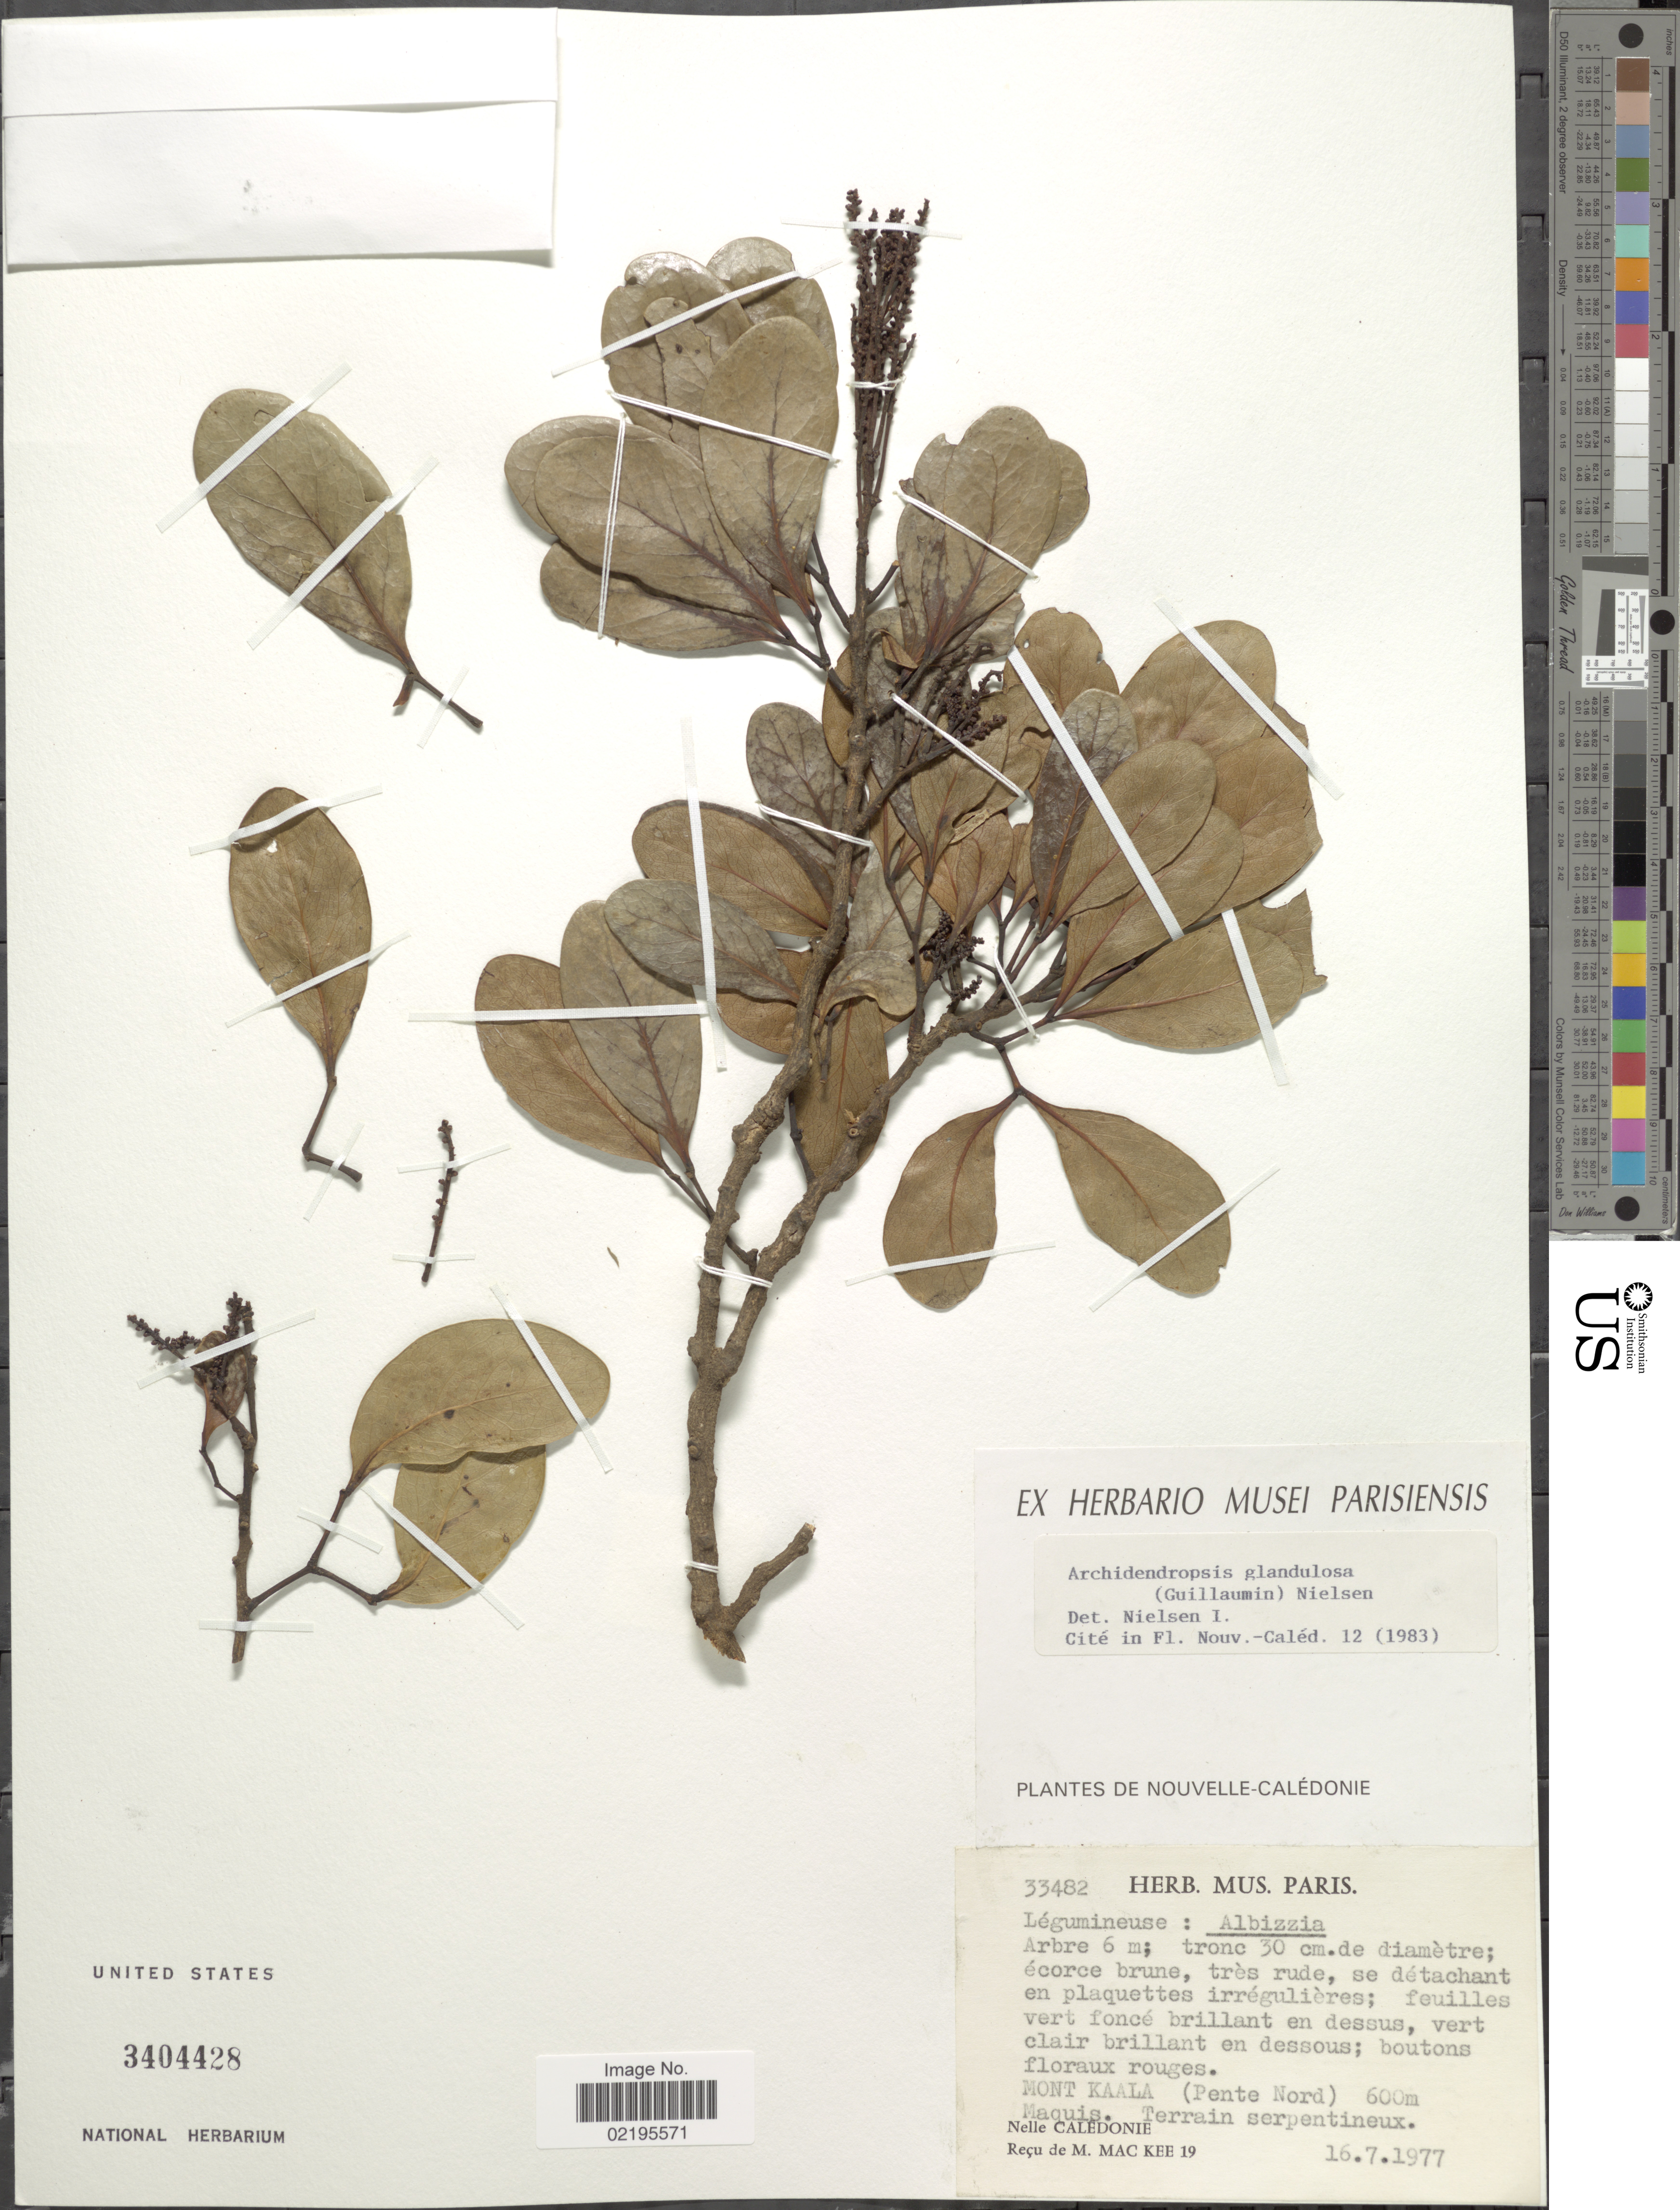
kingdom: Plantae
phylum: Tracheophyta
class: Magnoliopsida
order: Fabales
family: Fabaceae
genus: Archidendropsis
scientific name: Archidendropsis glandulosa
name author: (Guillaumin) I.C. Nielsen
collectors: M. Mackee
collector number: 19/33482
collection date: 1977-07-16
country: New Caledonia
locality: Mont Kaala (Pente Nord) Maquis, Nelle Caledonie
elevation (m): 600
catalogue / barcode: US 3404428